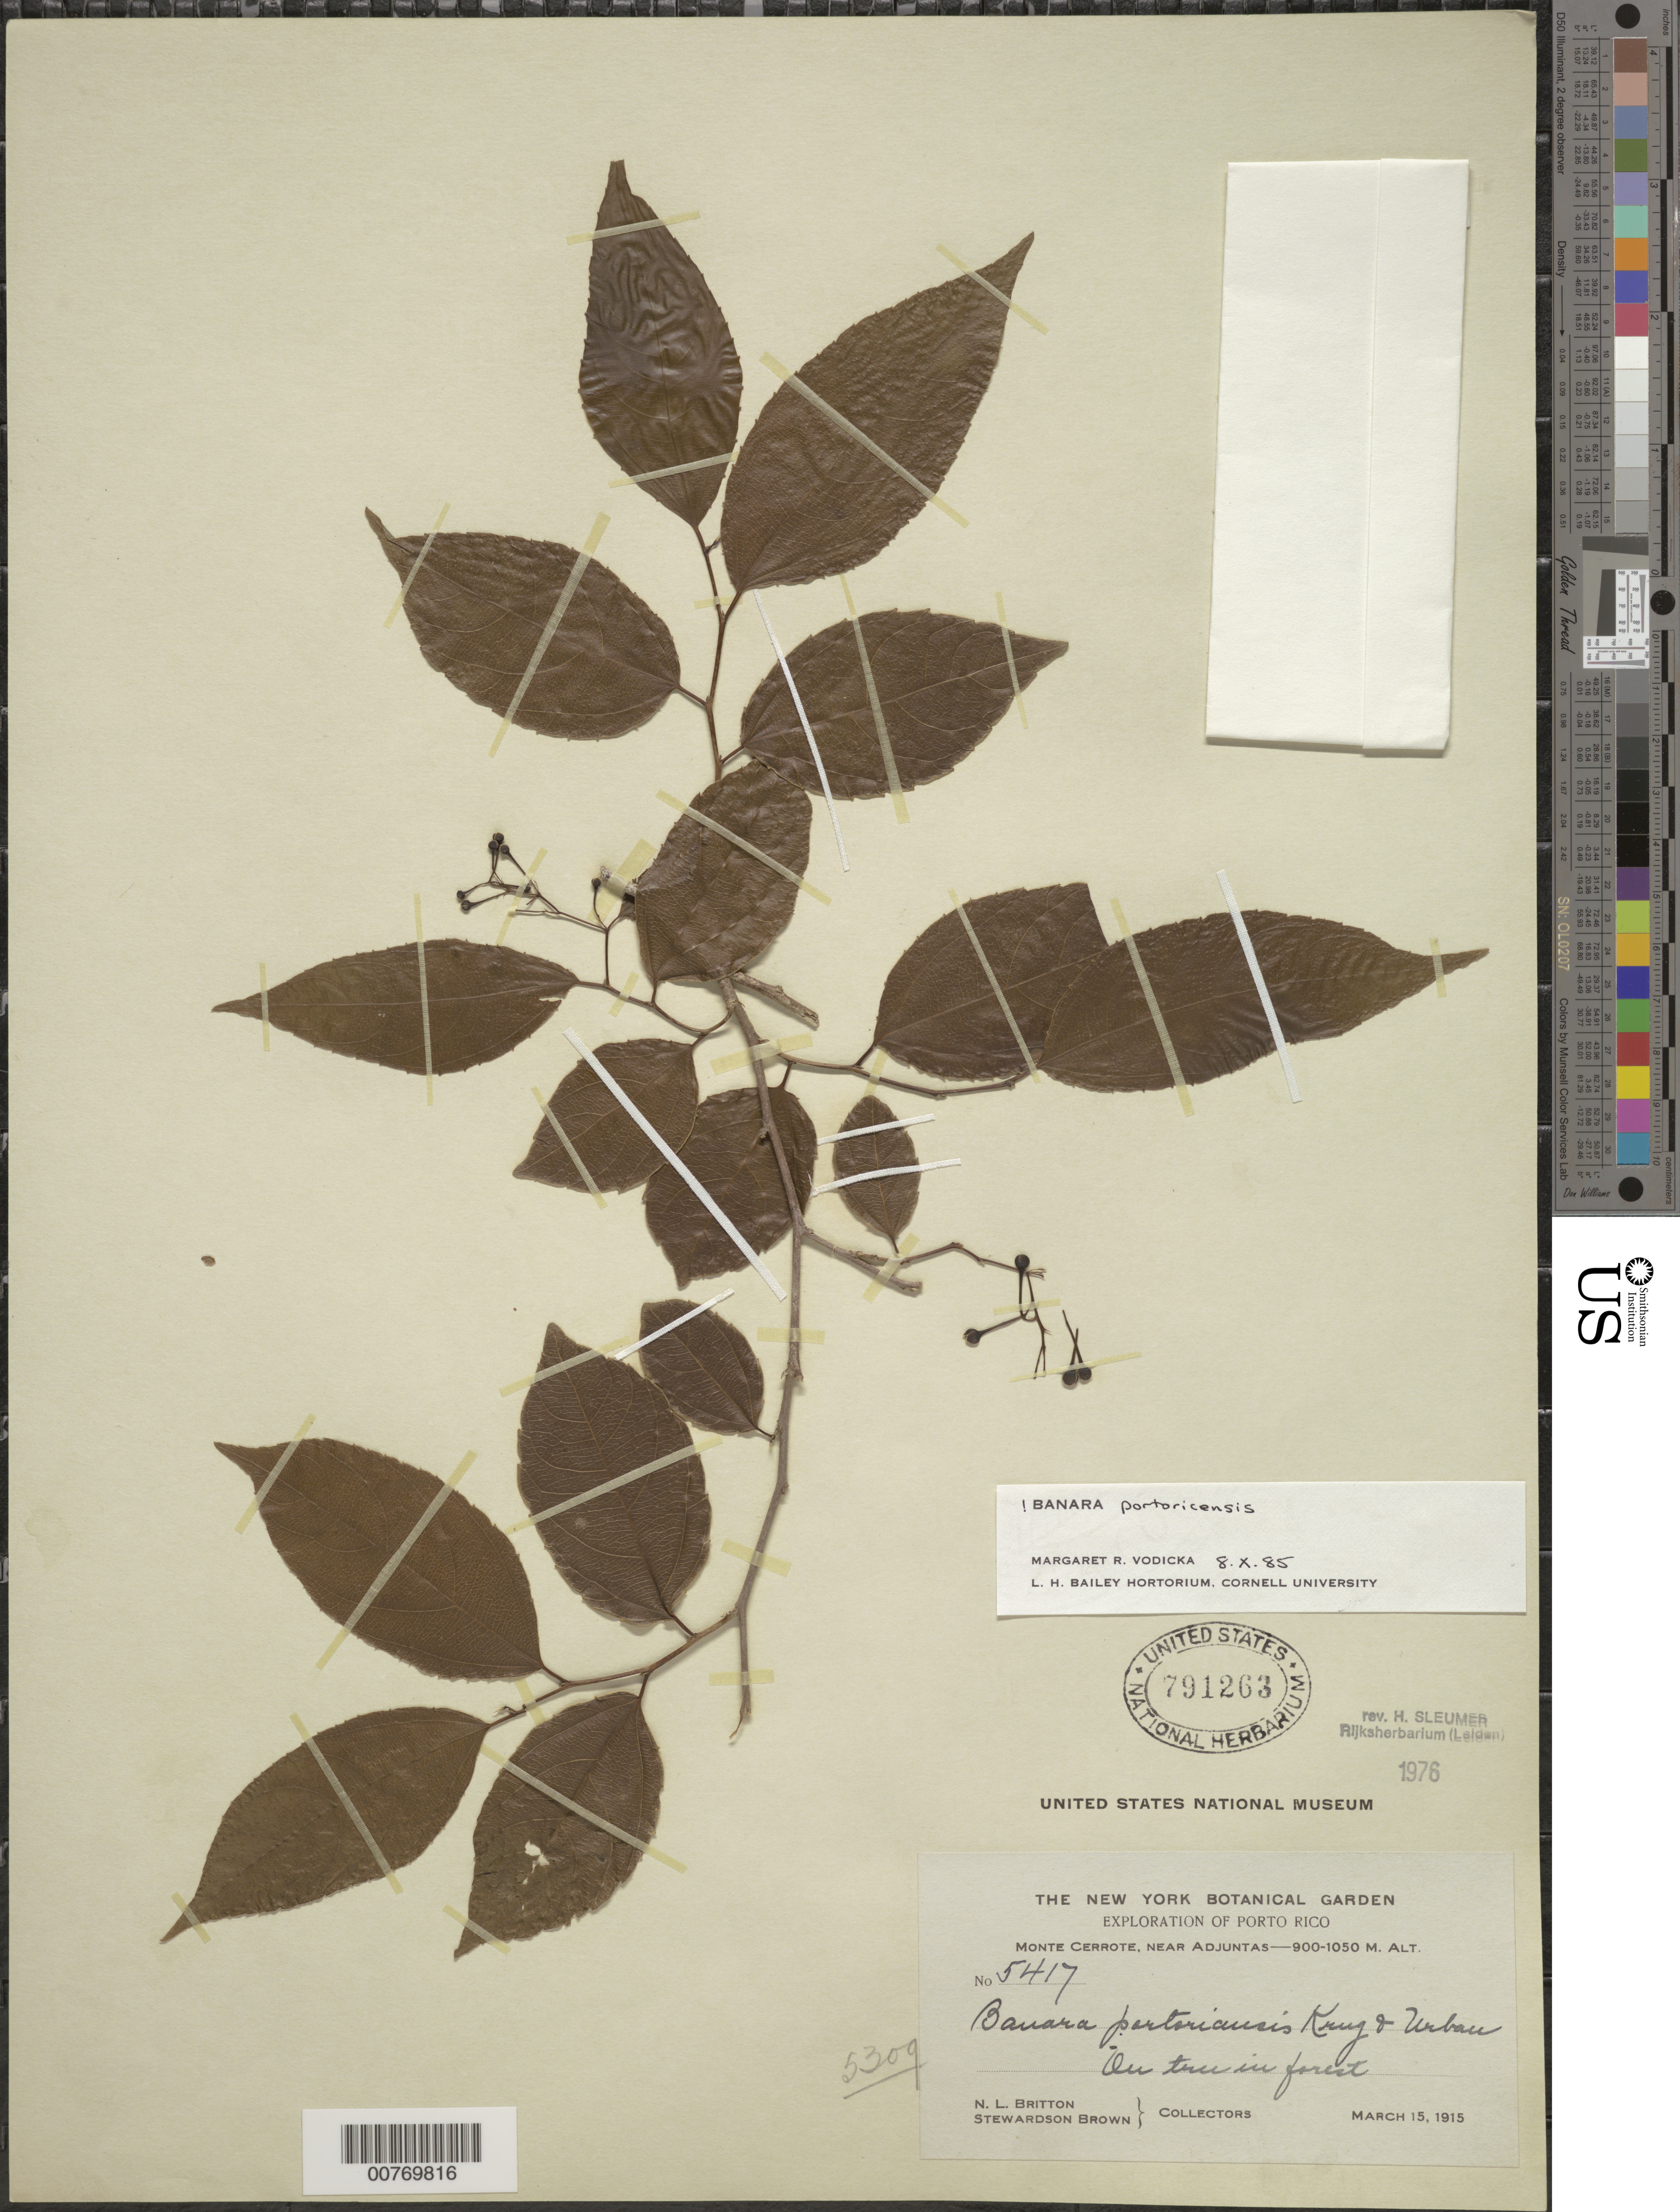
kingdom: Plantae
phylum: Tracheophyta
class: Magnoliopsida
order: Malpighiales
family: Salicaceae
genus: Banara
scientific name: Banara portoricensis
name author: Krug & Urb.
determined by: Vodicka, M. R.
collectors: N. Britton & S. Brown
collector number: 5417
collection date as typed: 15 Mar 1915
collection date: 1915-03-15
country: Puerto Rico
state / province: Adjuntas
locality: Monte Cerrote, near Adjuntas.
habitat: On tree in forest.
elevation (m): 900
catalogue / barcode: US 791263